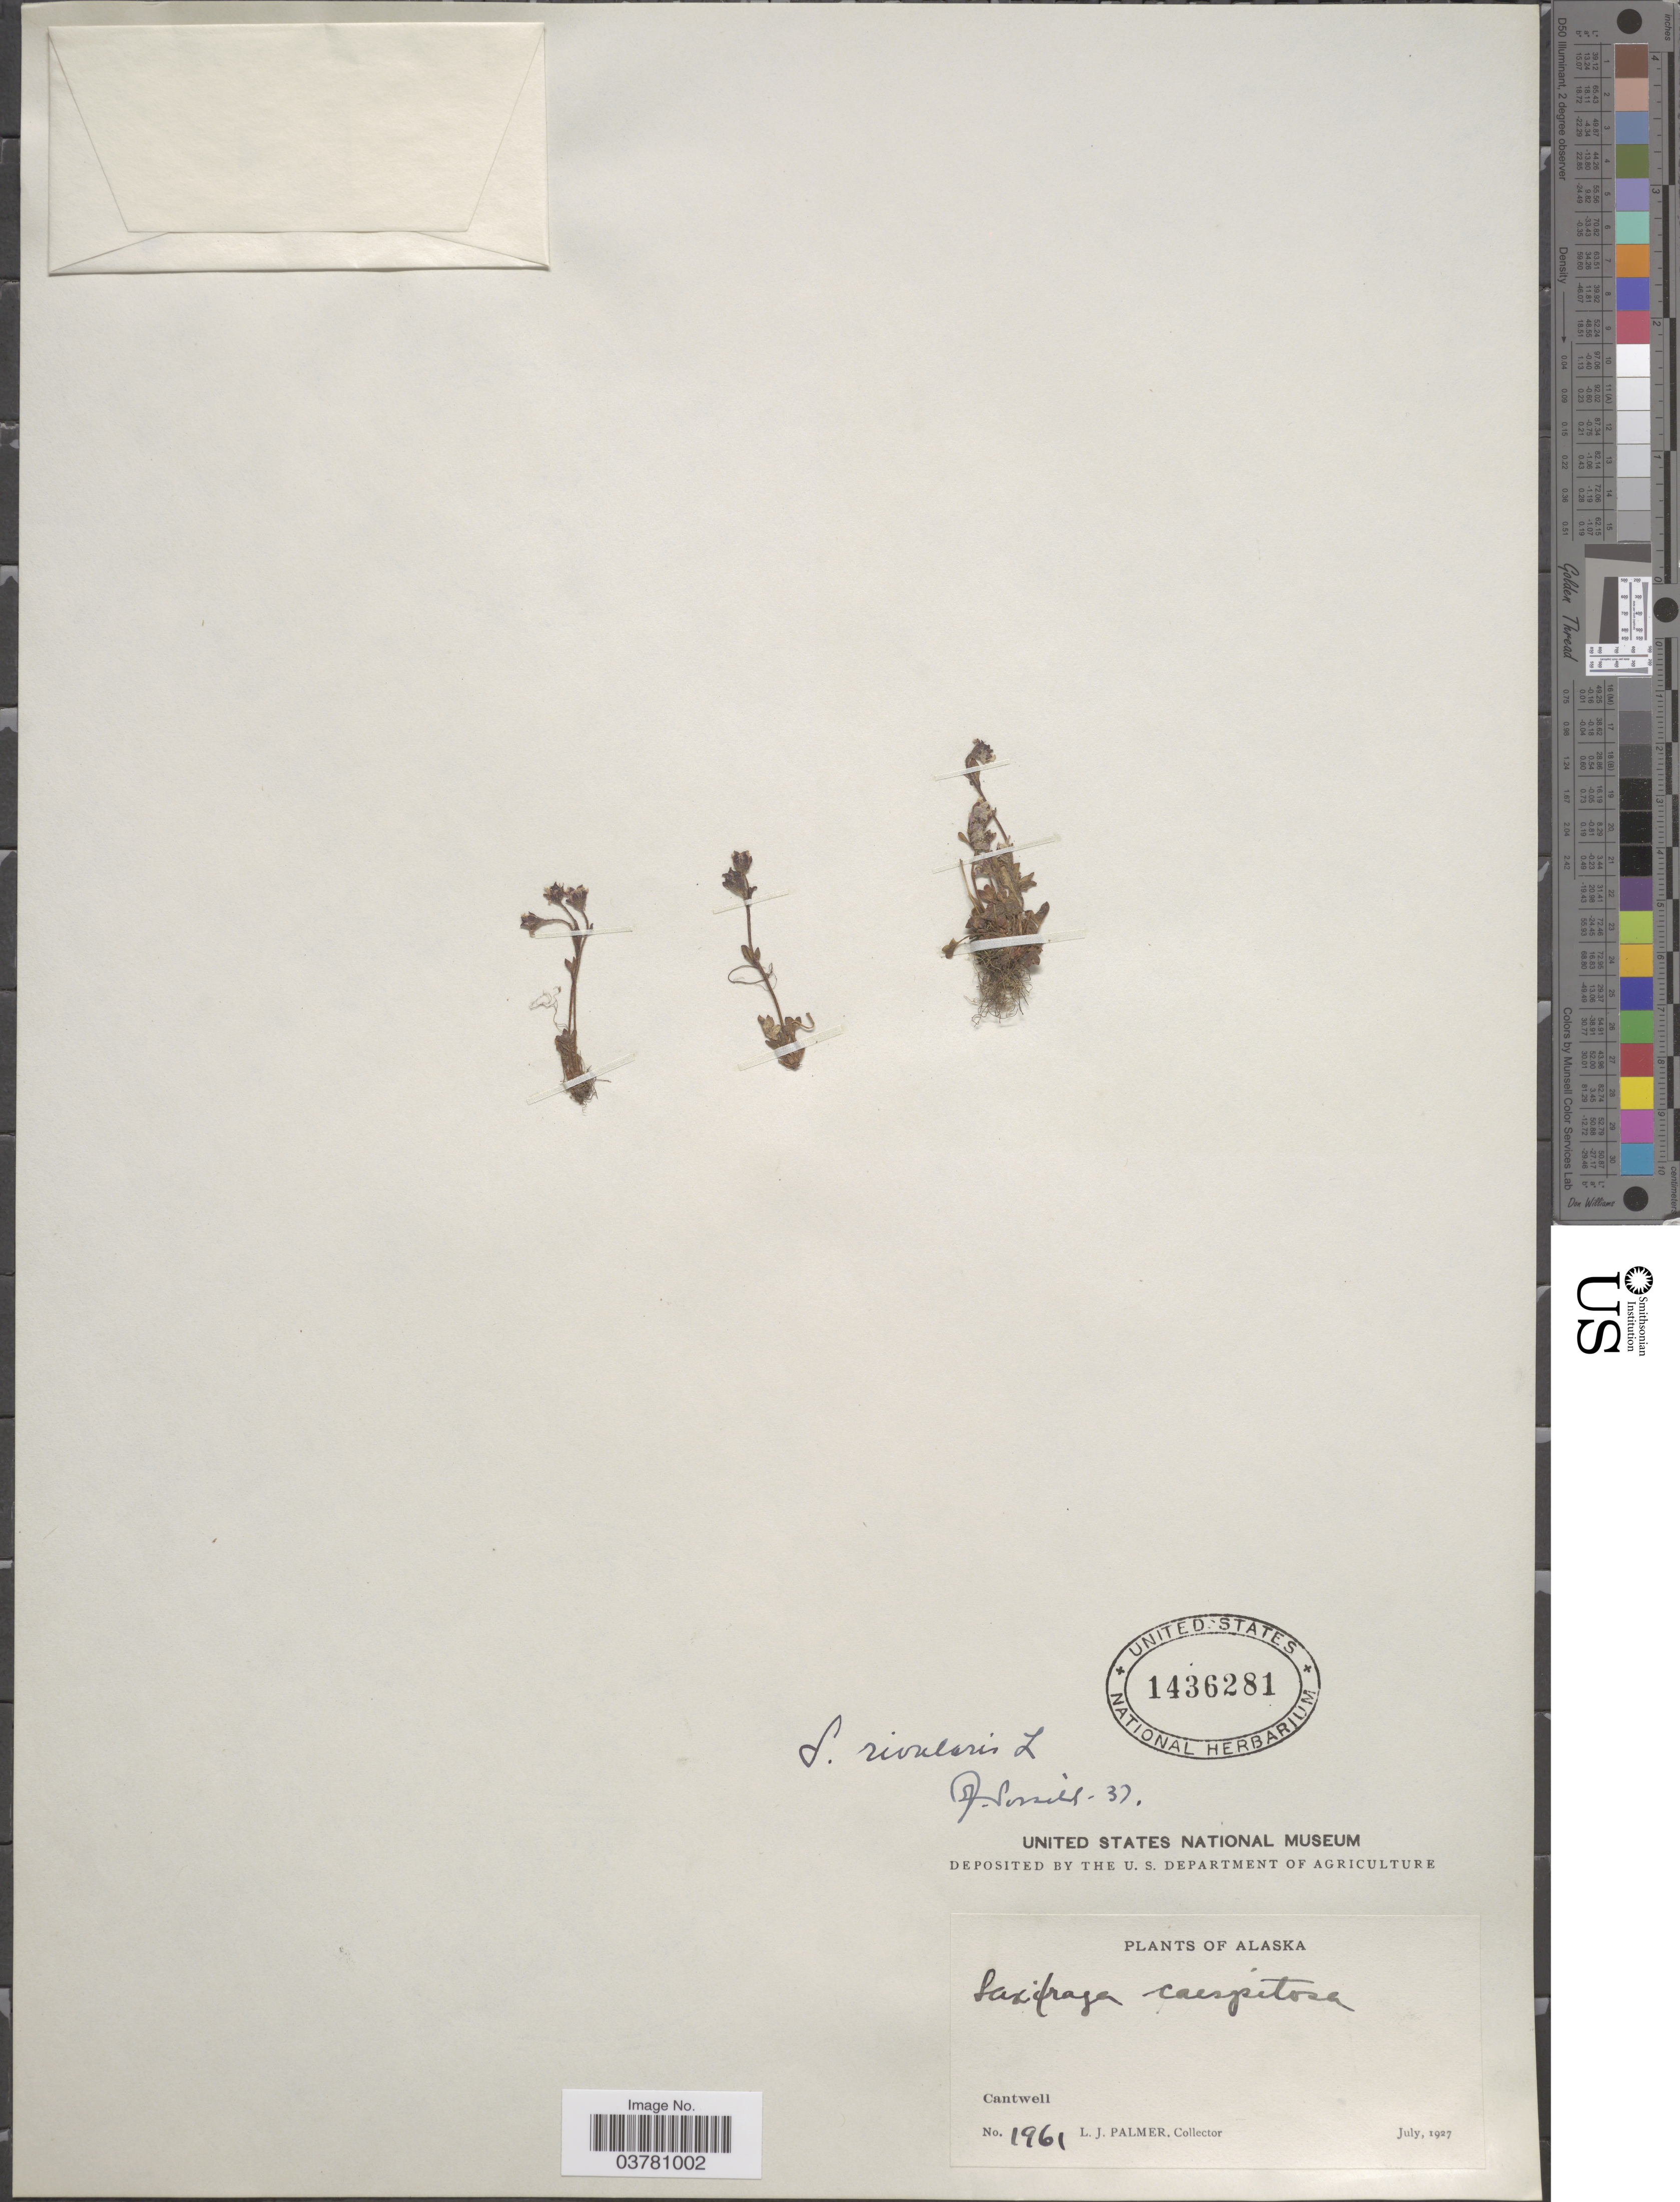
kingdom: Plantae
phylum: Tracheophyta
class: Magnoliopsida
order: Saxifragales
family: Saxifragaceae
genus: Saxifraga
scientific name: Saxifraga rivularis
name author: L.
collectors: L. J. Palmer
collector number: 1961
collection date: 1927-07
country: United States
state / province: Alaska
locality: Cantwell.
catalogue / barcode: US 1436281